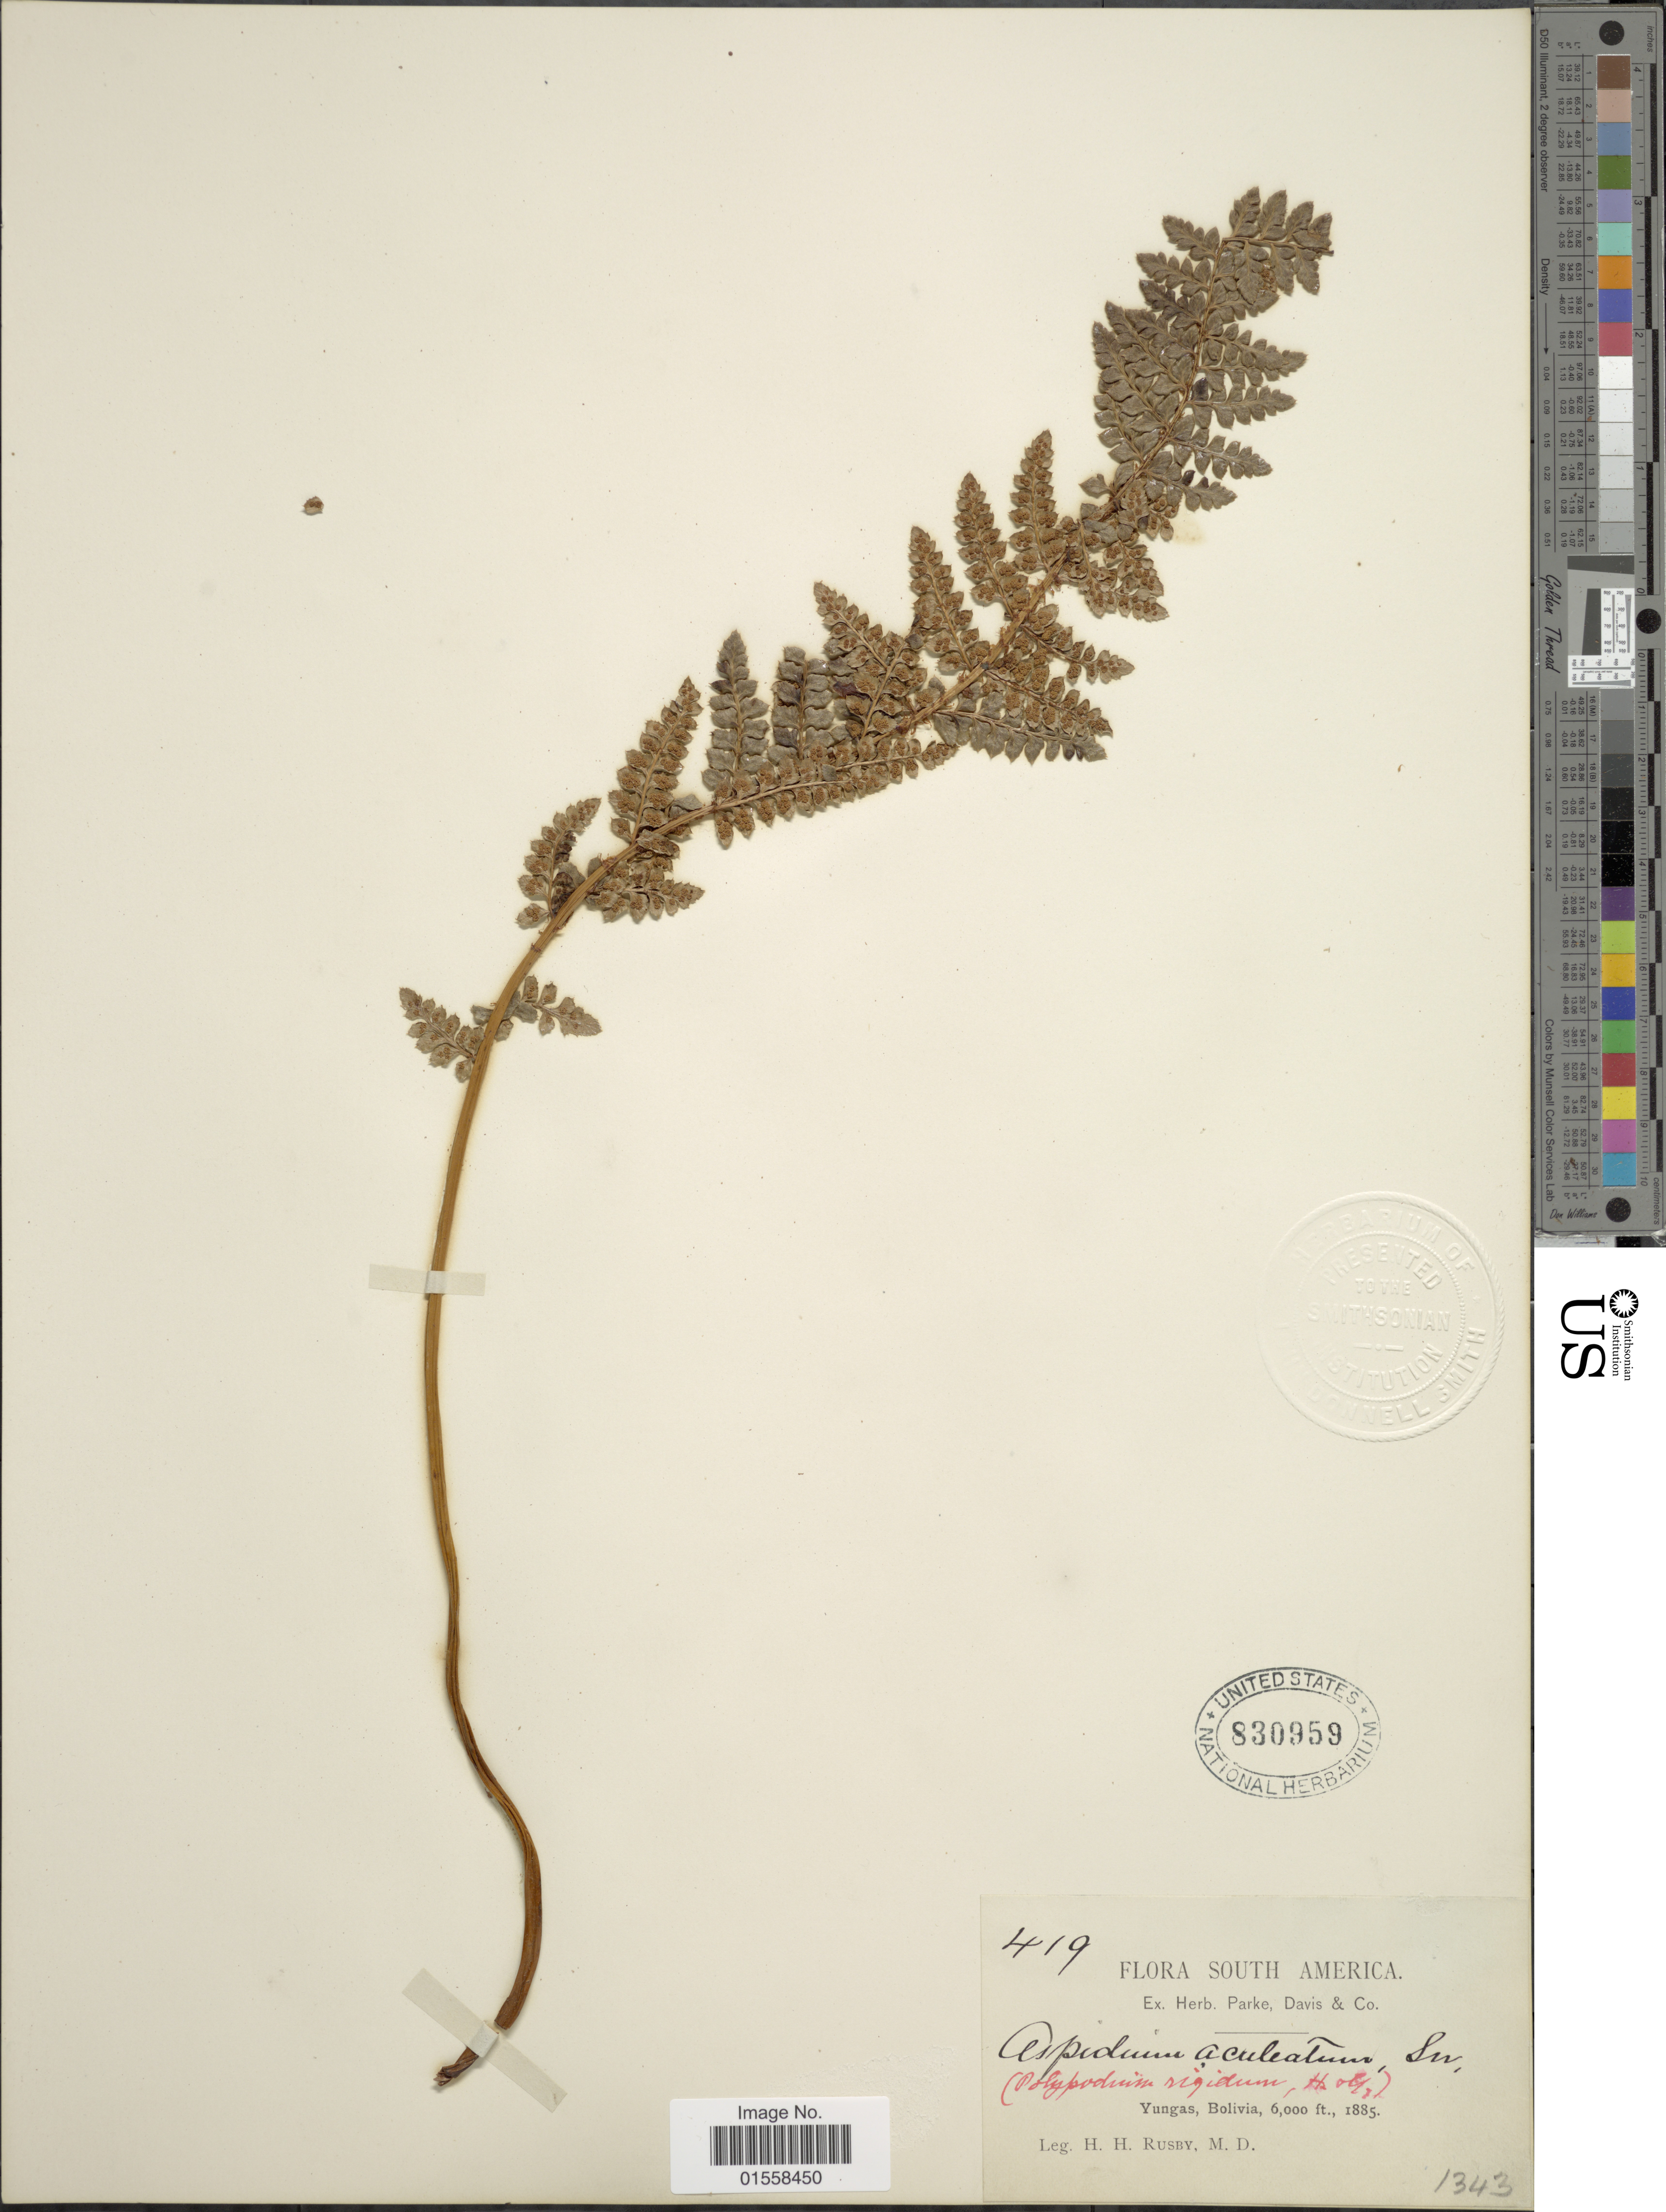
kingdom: Plantae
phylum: Tracheophyta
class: Polypodiopsida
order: Polypodiales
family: Dryopteridaceae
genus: Polystichum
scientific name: Polystichum orbiculatum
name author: (Desv.) J. Rémy & Fée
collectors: H. H. Rusby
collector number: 419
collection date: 1885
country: Bolivia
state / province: La Paz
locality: Yungas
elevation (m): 1829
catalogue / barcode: US 830959